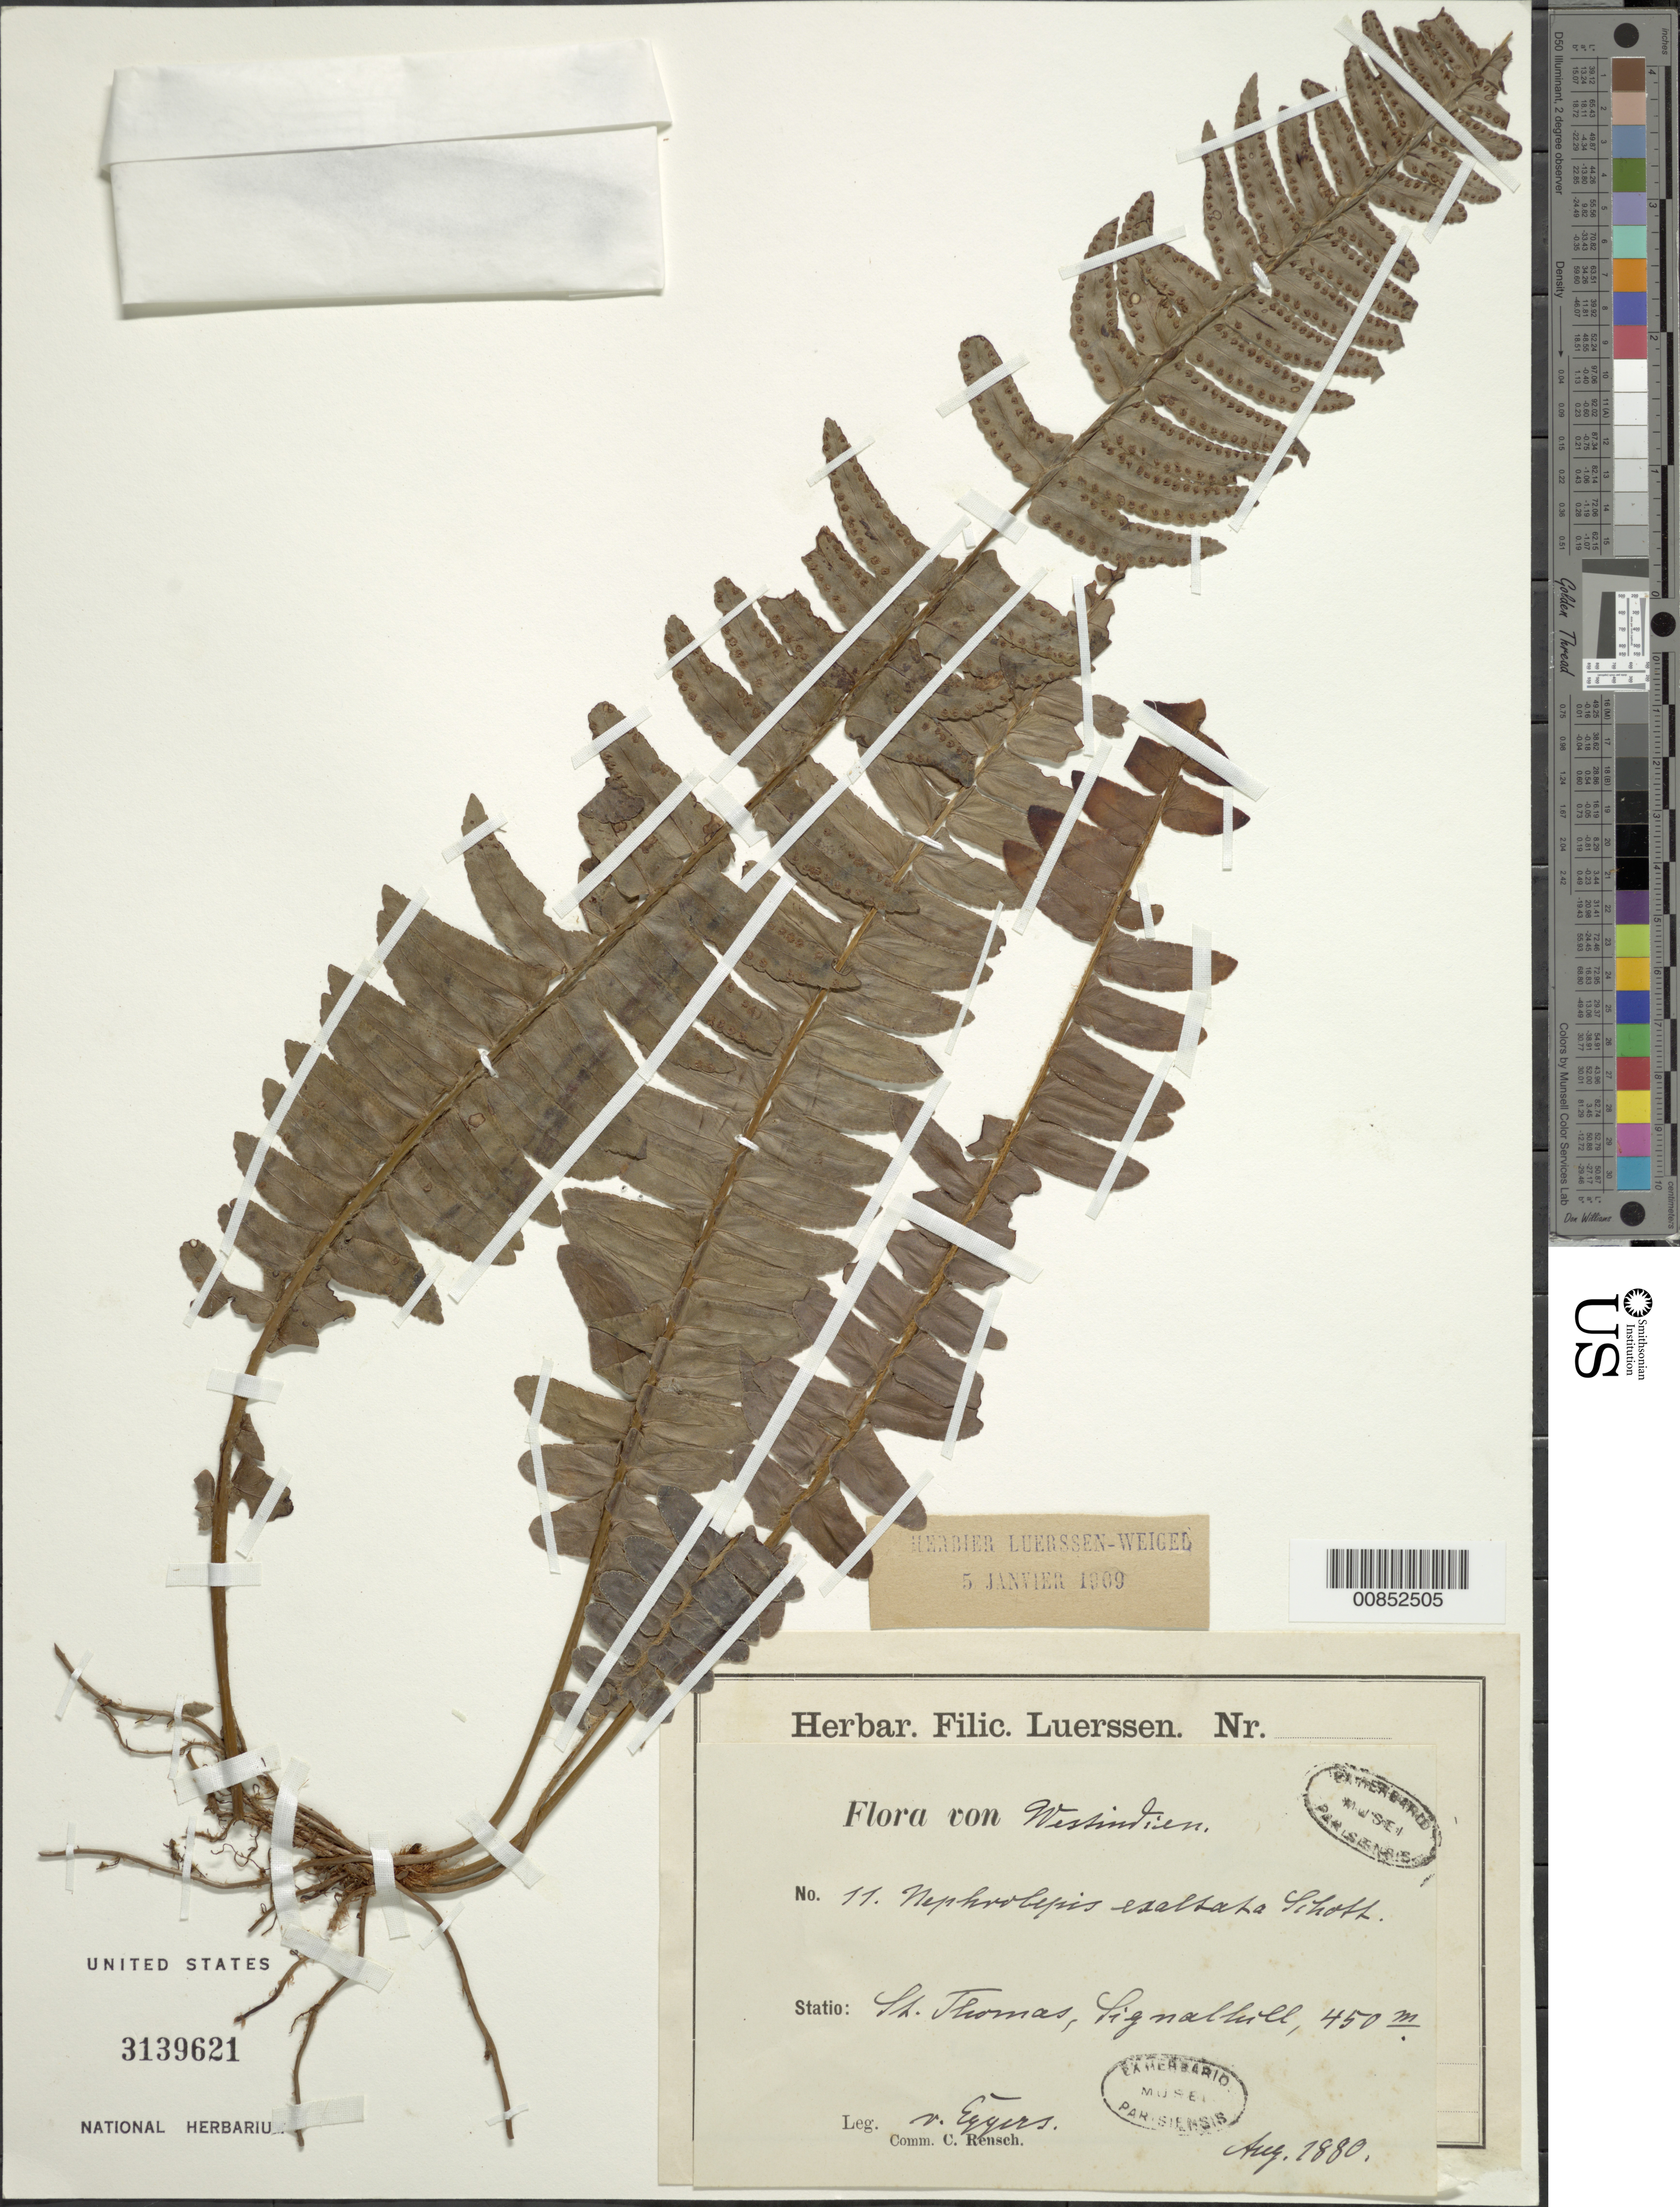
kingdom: Plantae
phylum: Tracheophyta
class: Polypodiopsida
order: Polypodiales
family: Nephrolepidaceae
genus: Nephrolepis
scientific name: Nephrolepis exaltata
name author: (L.) Schott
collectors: H. F. A. von Eggers & C. Rensch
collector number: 11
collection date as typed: Aug 1880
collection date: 1880-08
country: U.S. Virgin Islands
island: St. Thomas I.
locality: Signal Hill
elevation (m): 450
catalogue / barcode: US 3139621